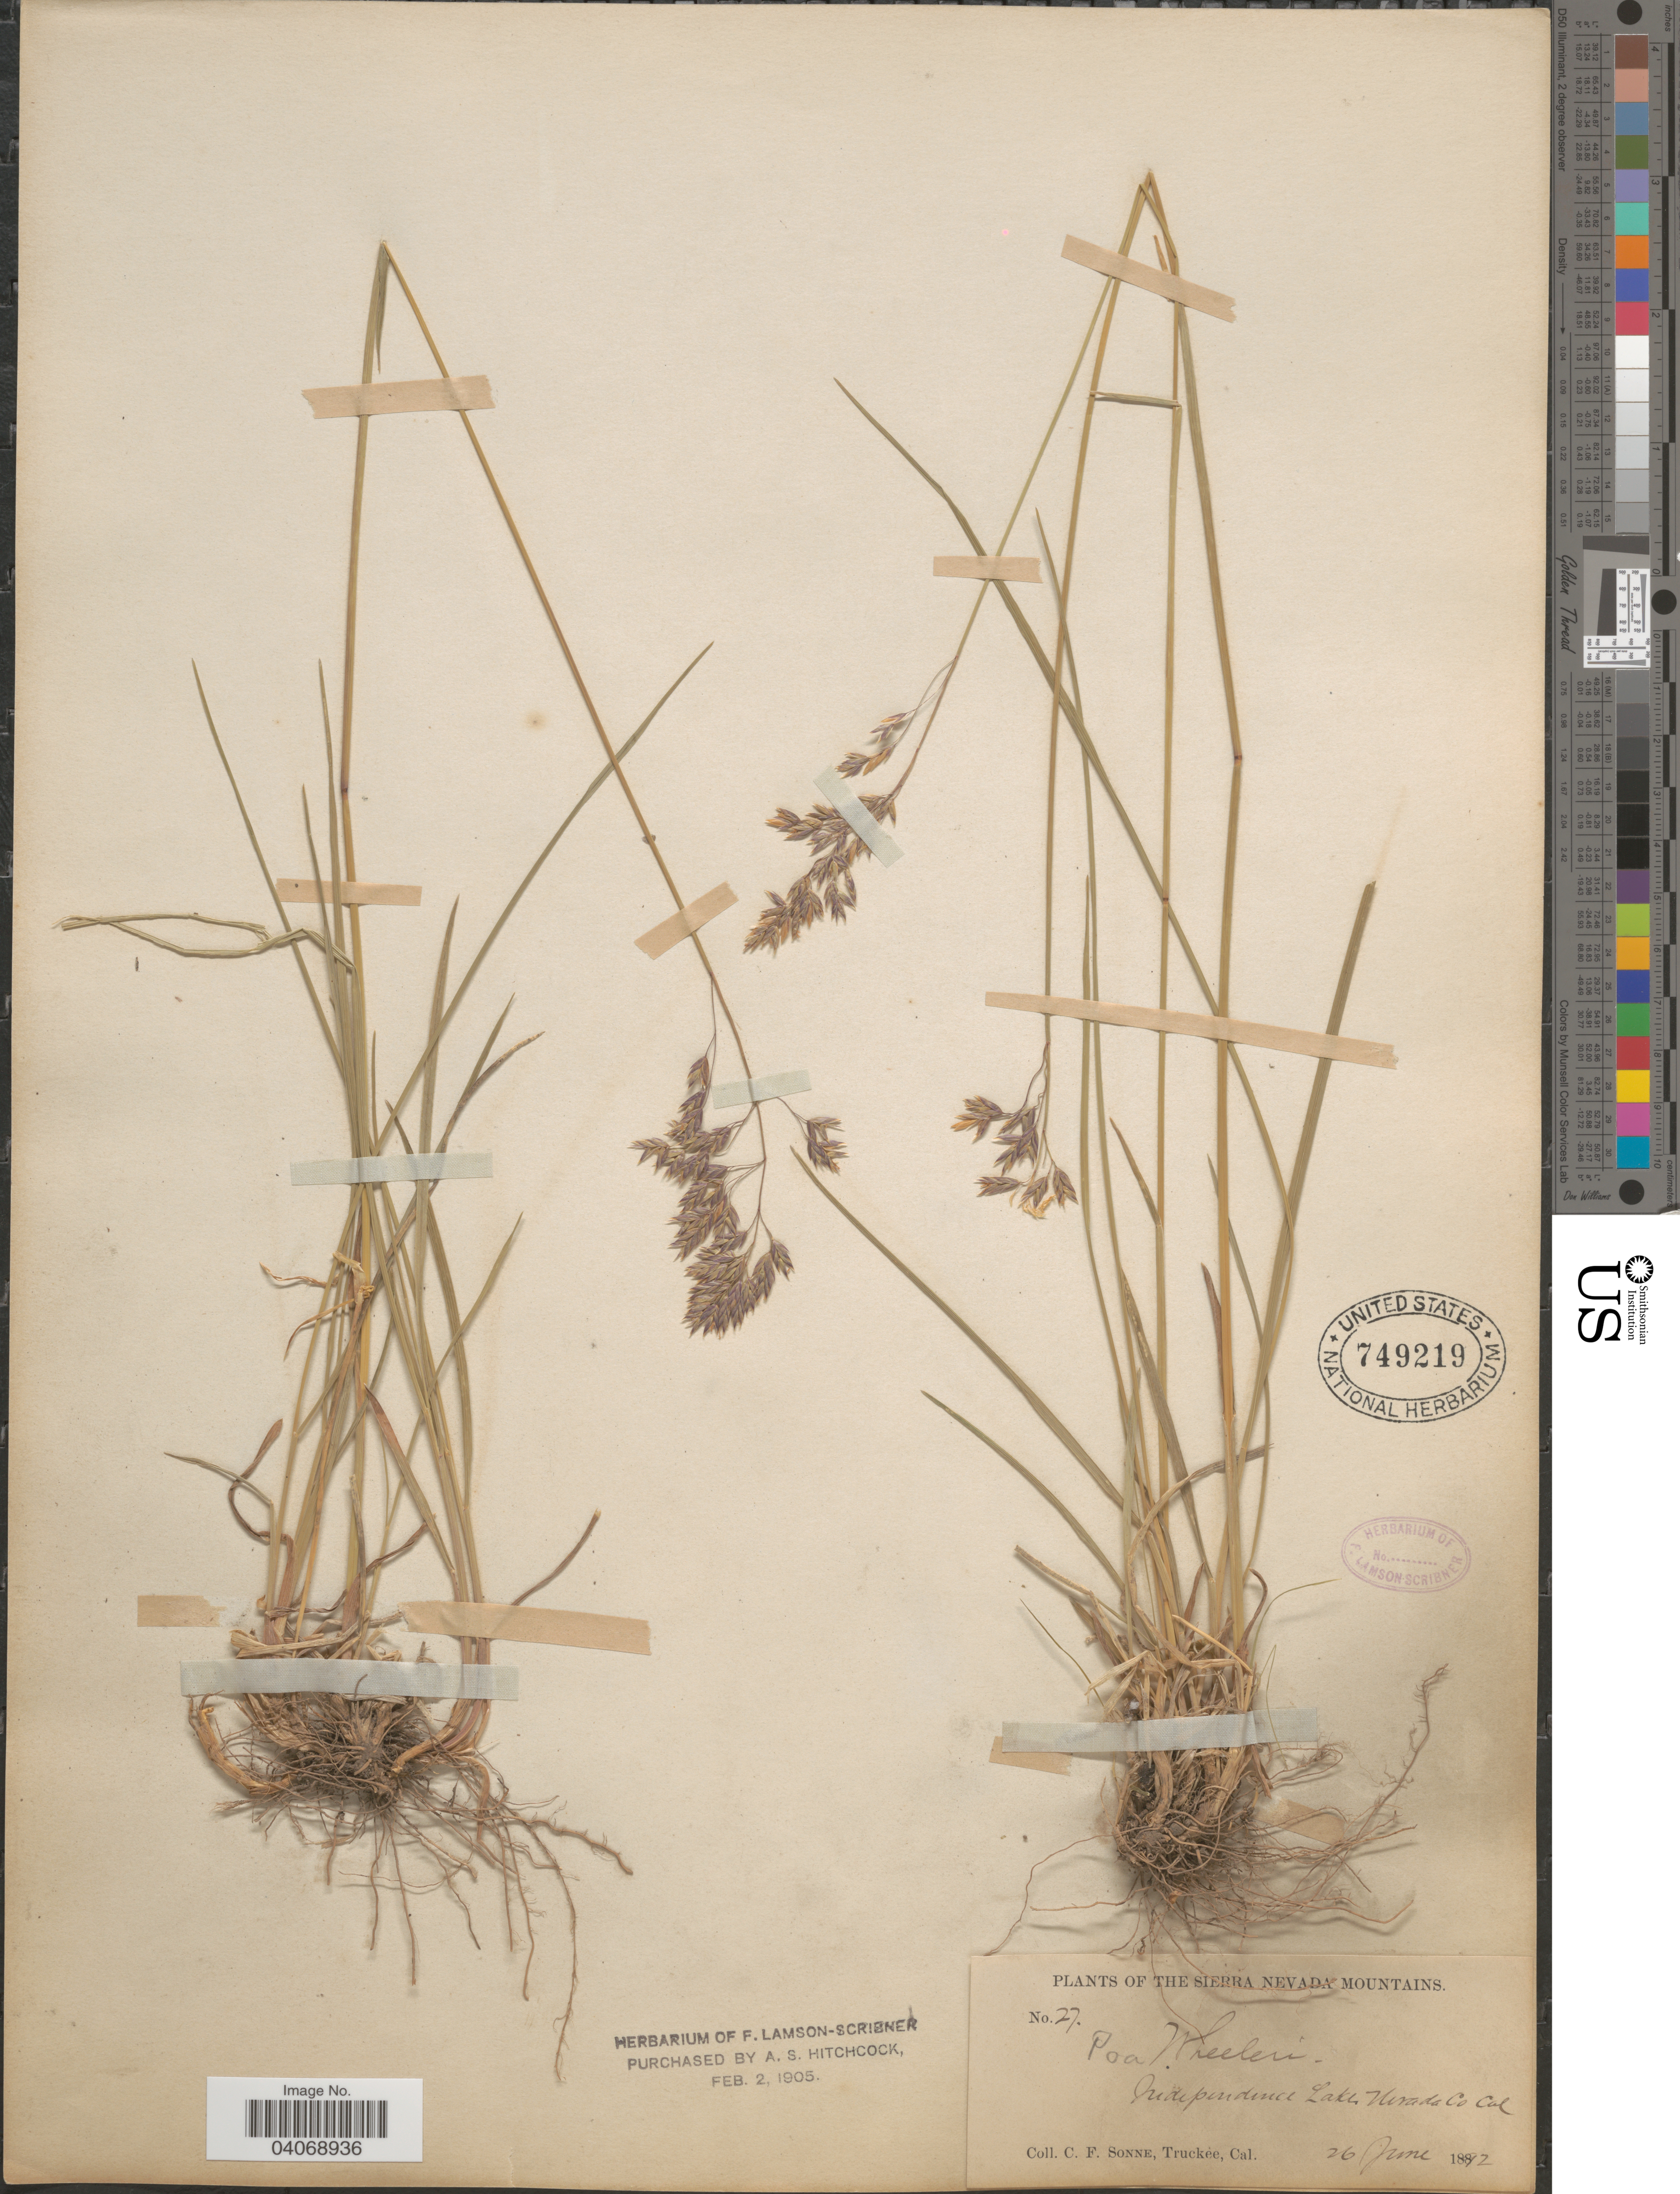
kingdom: Plantae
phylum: Tracheophyta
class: Liliopsida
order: Poales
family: Poaceae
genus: Poa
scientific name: Poa wheeleri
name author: Vasey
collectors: C. Sonne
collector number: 27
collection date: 1892-06-26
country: United States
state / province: California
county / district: Nevada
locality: The Sierra Nevada Mountains. Independence Lake. Nevada Co.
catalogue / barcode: US 749219